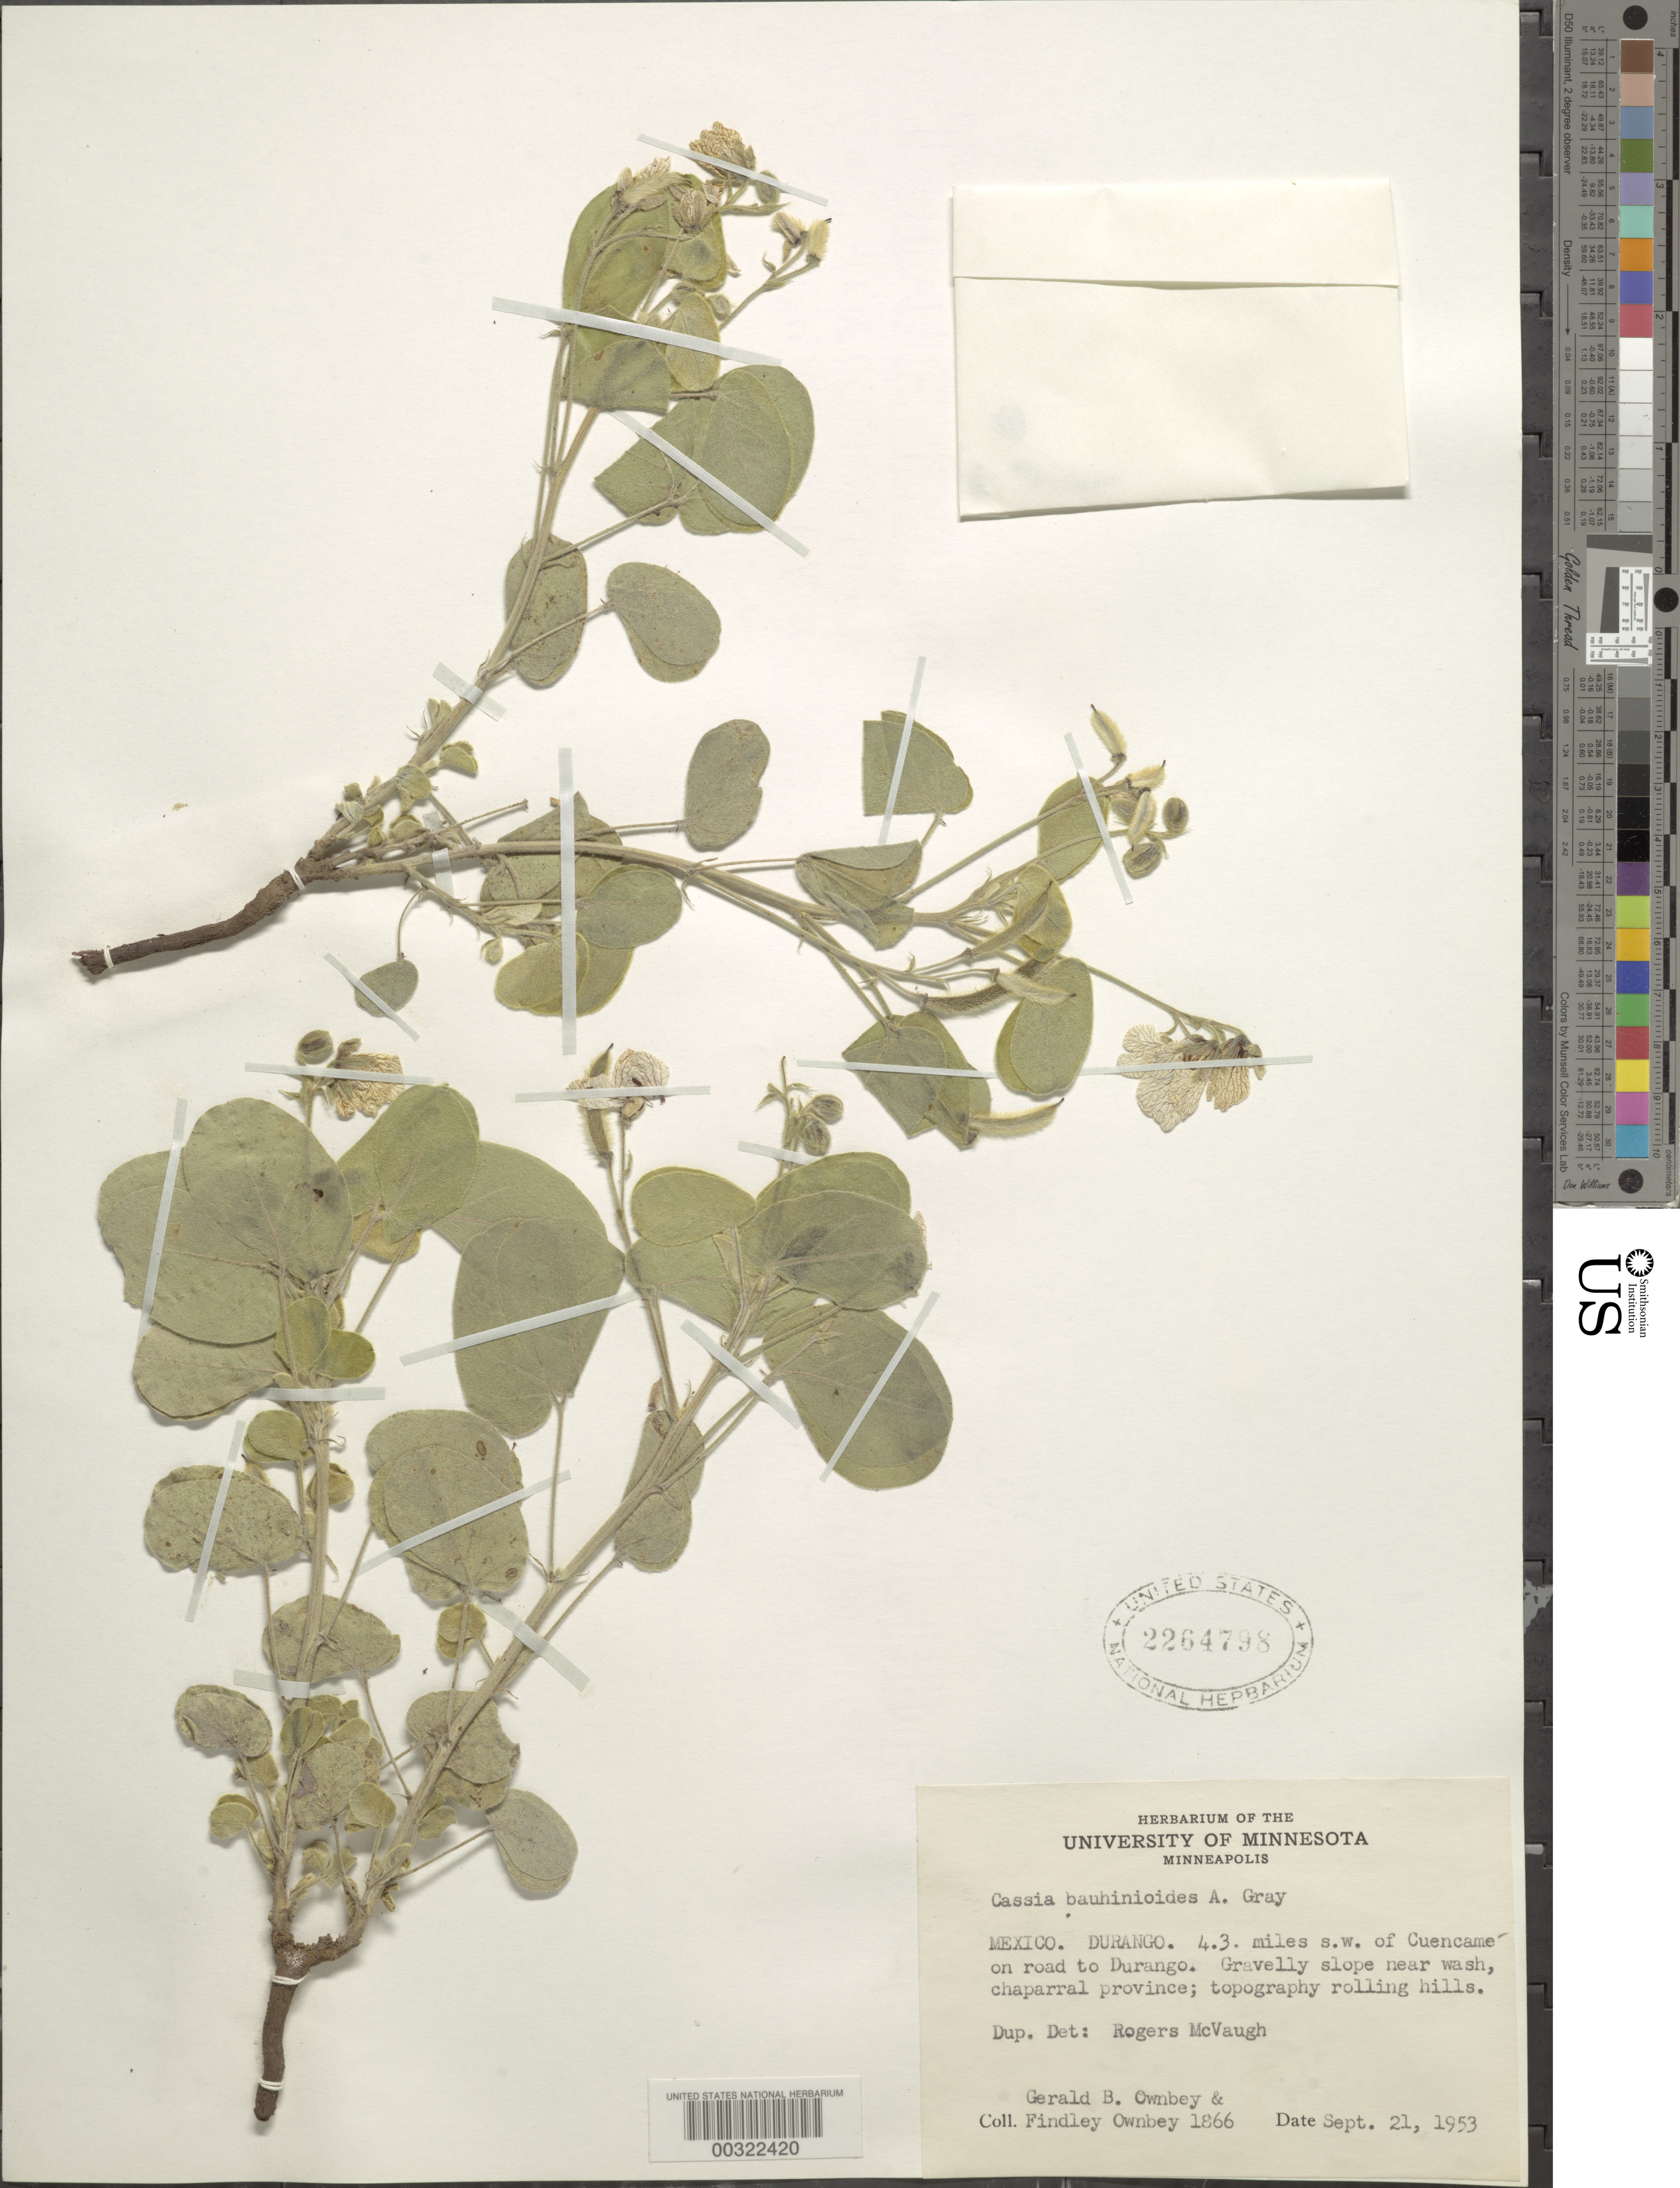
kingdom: Plantae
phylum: Tracheophyta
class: Magnoliopsida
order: Fabales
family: Fabaceae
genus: Senna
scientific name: Senna bauhinioides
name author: (A. Gray) H.S. Irwin & Barneby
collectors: G. B. Ownbey & F. Ownbey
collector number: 1866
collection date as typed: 21 Sep 1953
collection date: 1953-09-21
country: Mexico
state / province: Durango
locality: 4.3 mi SW of Cuencame on road to Durango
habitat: Gravelly slpe near wash, chaparral province, rolling hills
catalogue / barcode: US 2264798